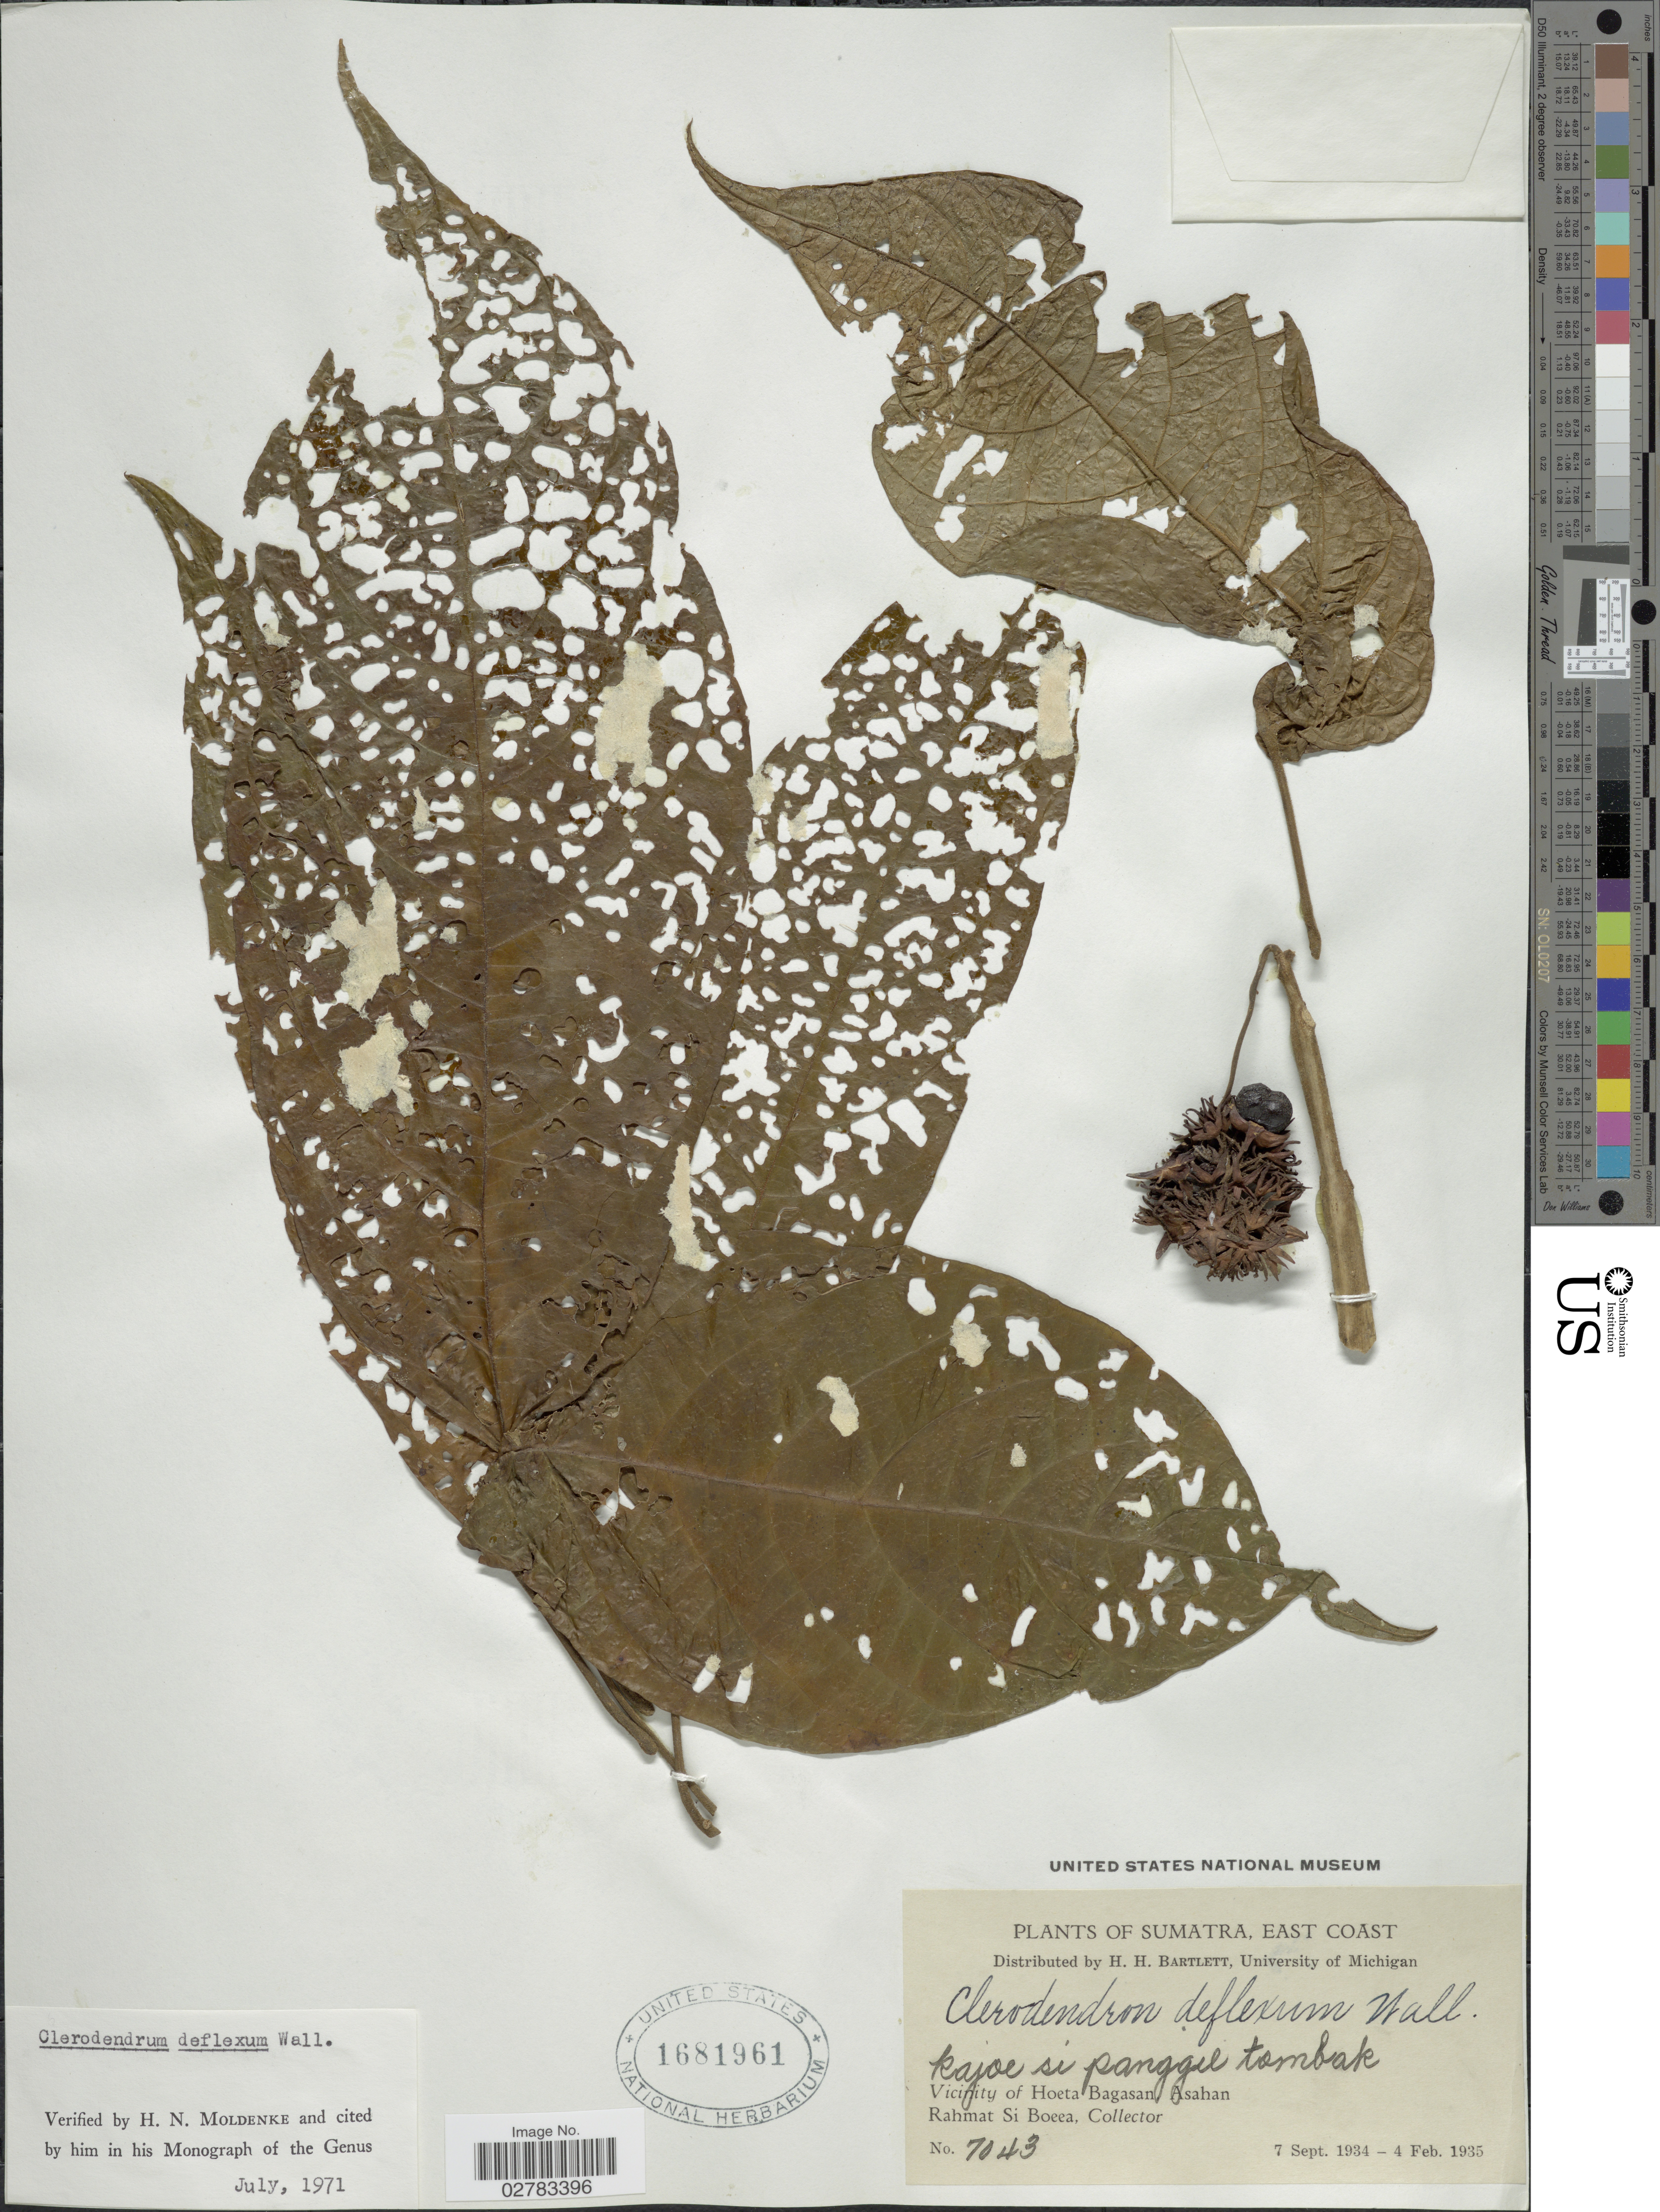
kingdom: Plantae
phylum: Tracheophyta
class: Magnoliopsida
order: Lamiales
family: Lamiaceae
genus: Clerodendrum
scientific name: Clerodendrum deflexum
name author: Wall.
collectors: Rahmat Si Boeea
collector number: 7043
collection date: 1934-09-07/1935-02-04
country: Indonesia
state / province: Sumatra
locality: Sumatra, East Coast. Vicinity of Hoeta Bagasan, Asahan.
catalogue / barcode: US 1681961